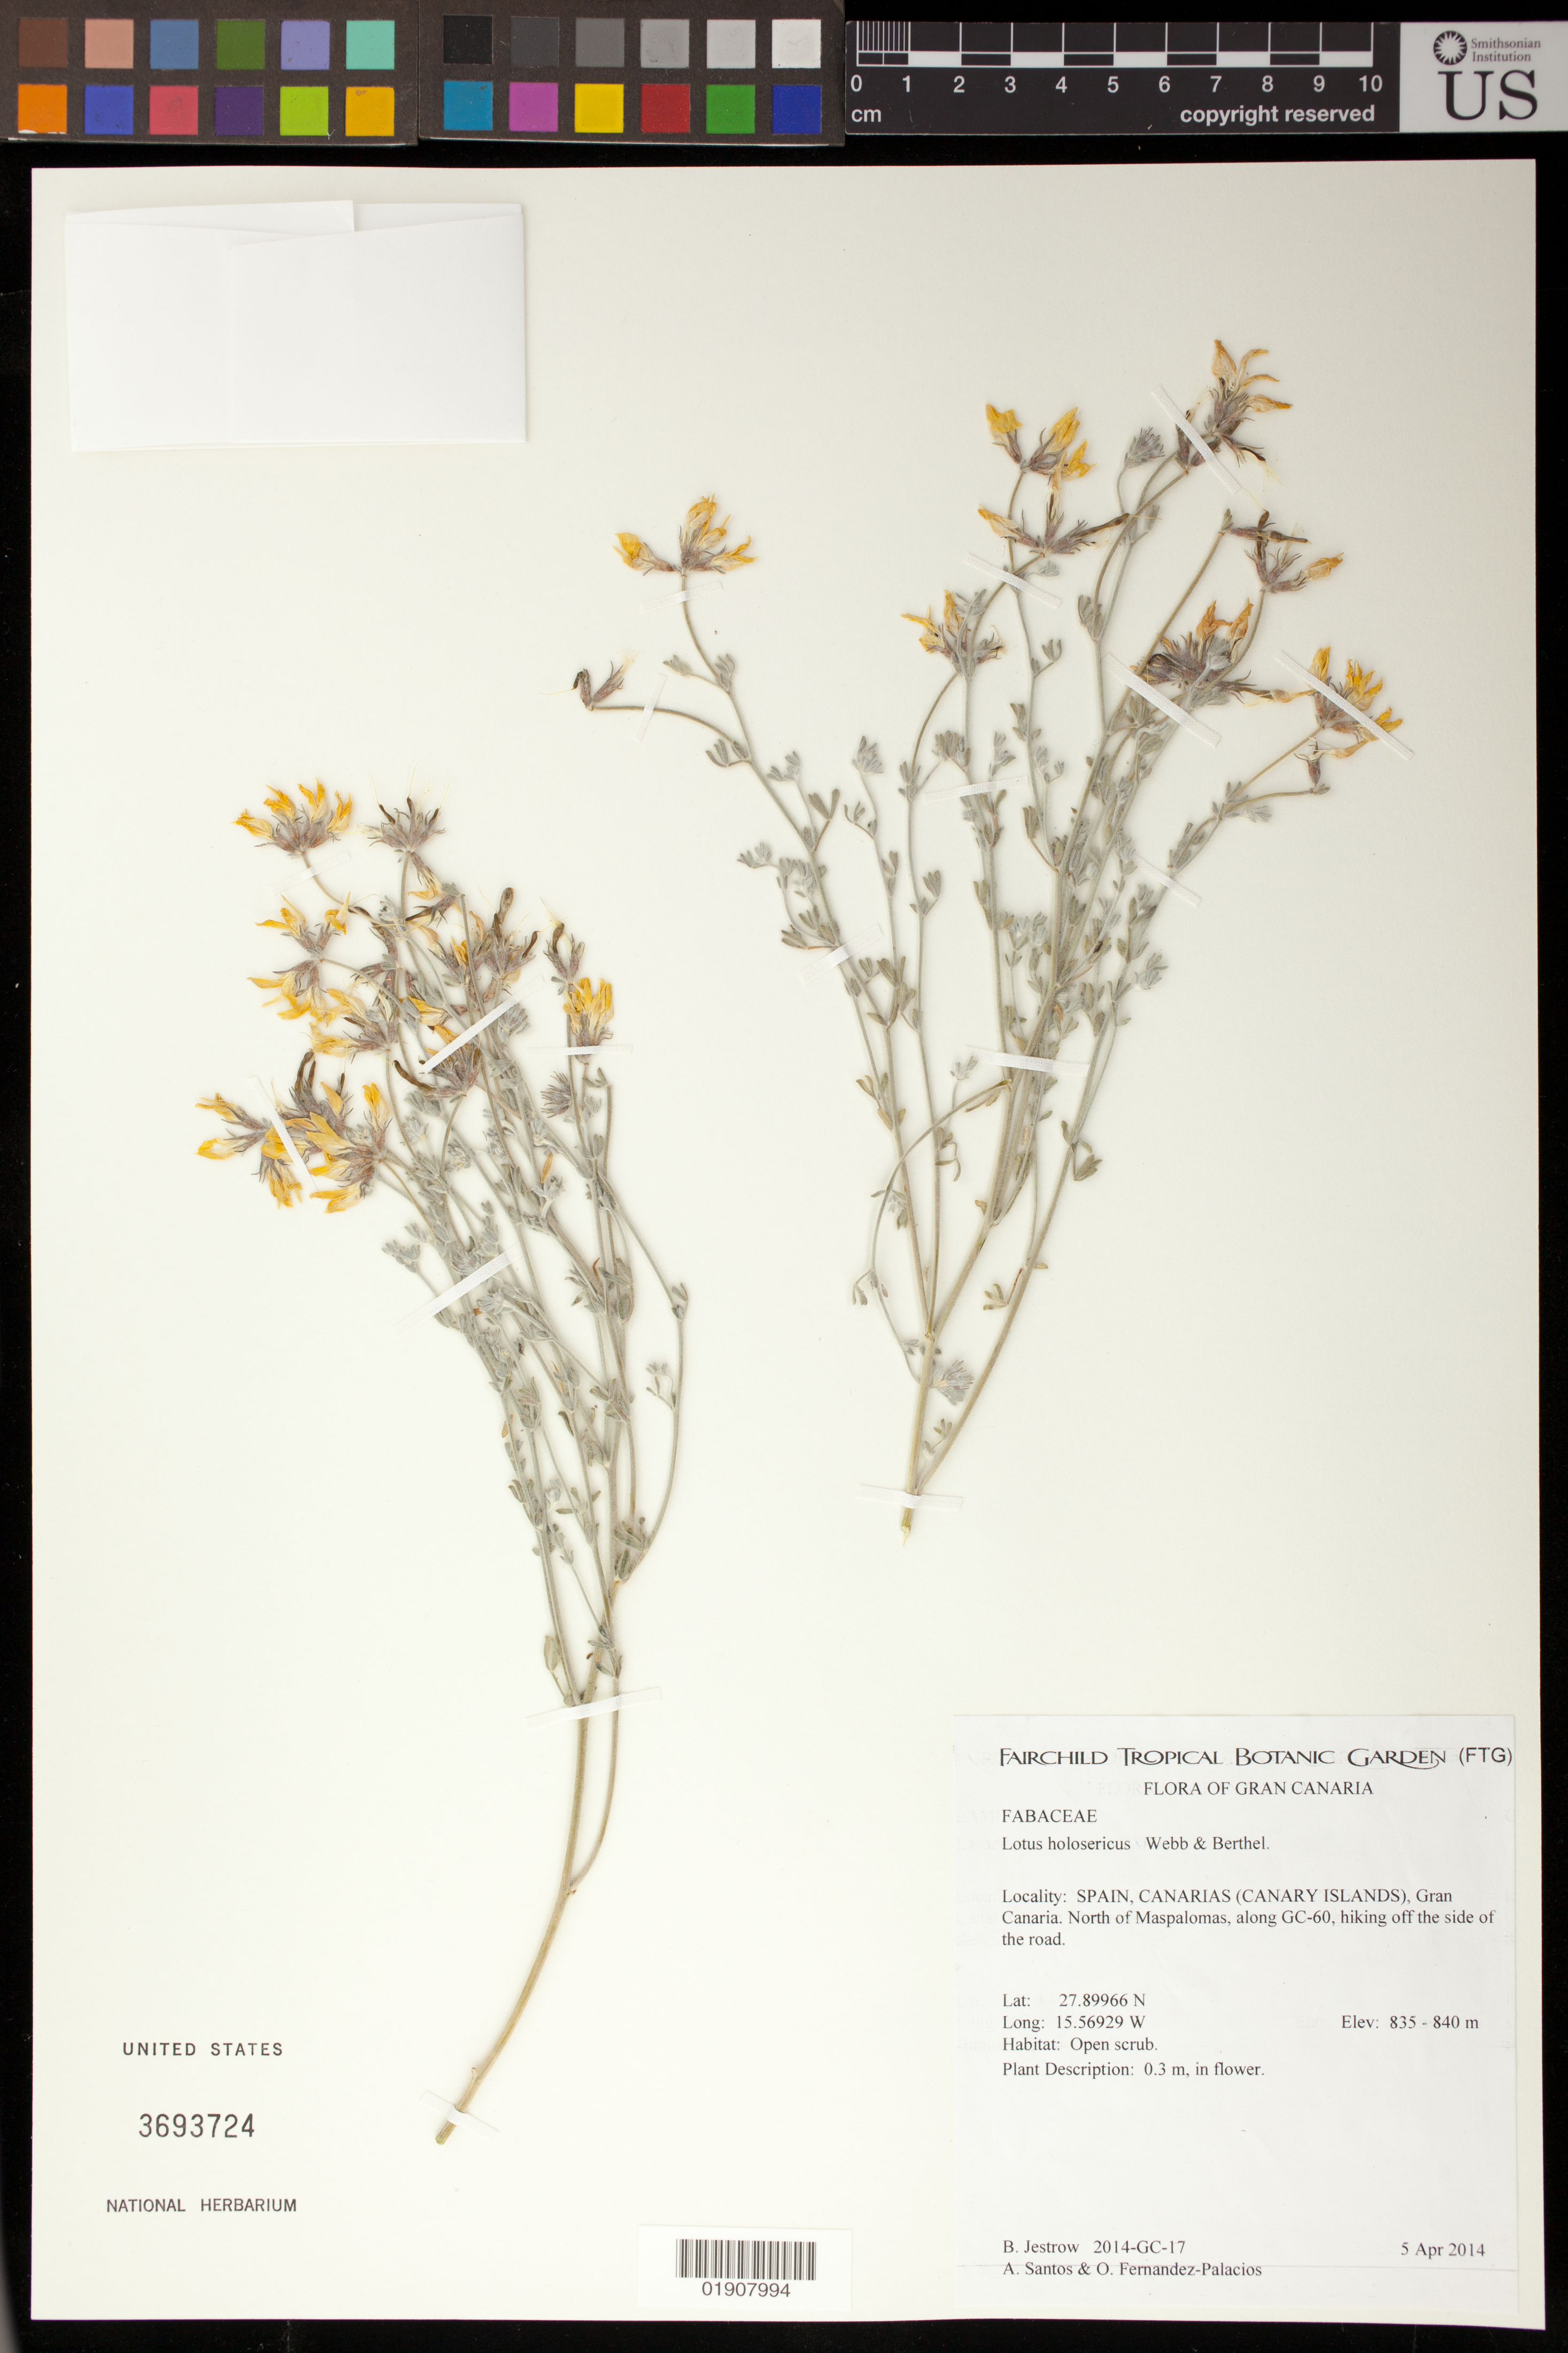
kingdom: Plantae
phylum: Tracheophyta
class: Magnoliopsida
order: Fabales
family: Fabaceae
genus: Lotus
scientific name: Lotus holosericus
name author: Webb & Berthel.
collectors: B. Jestrow, A. Santos & O. Fernandez-Palacios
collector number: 2014-GC-17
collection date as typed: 5 Apr 2014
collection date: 2014-04-05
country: Spain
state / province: Canarias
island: Grand Canary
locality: Canary Islands, Gran Canaria. North of Maspalomas, along GC-60, hiking off the side of the road.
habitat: Open scrub.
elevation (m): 835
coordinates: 27.89966 N, 15.56929 W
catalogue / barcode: US 3693724